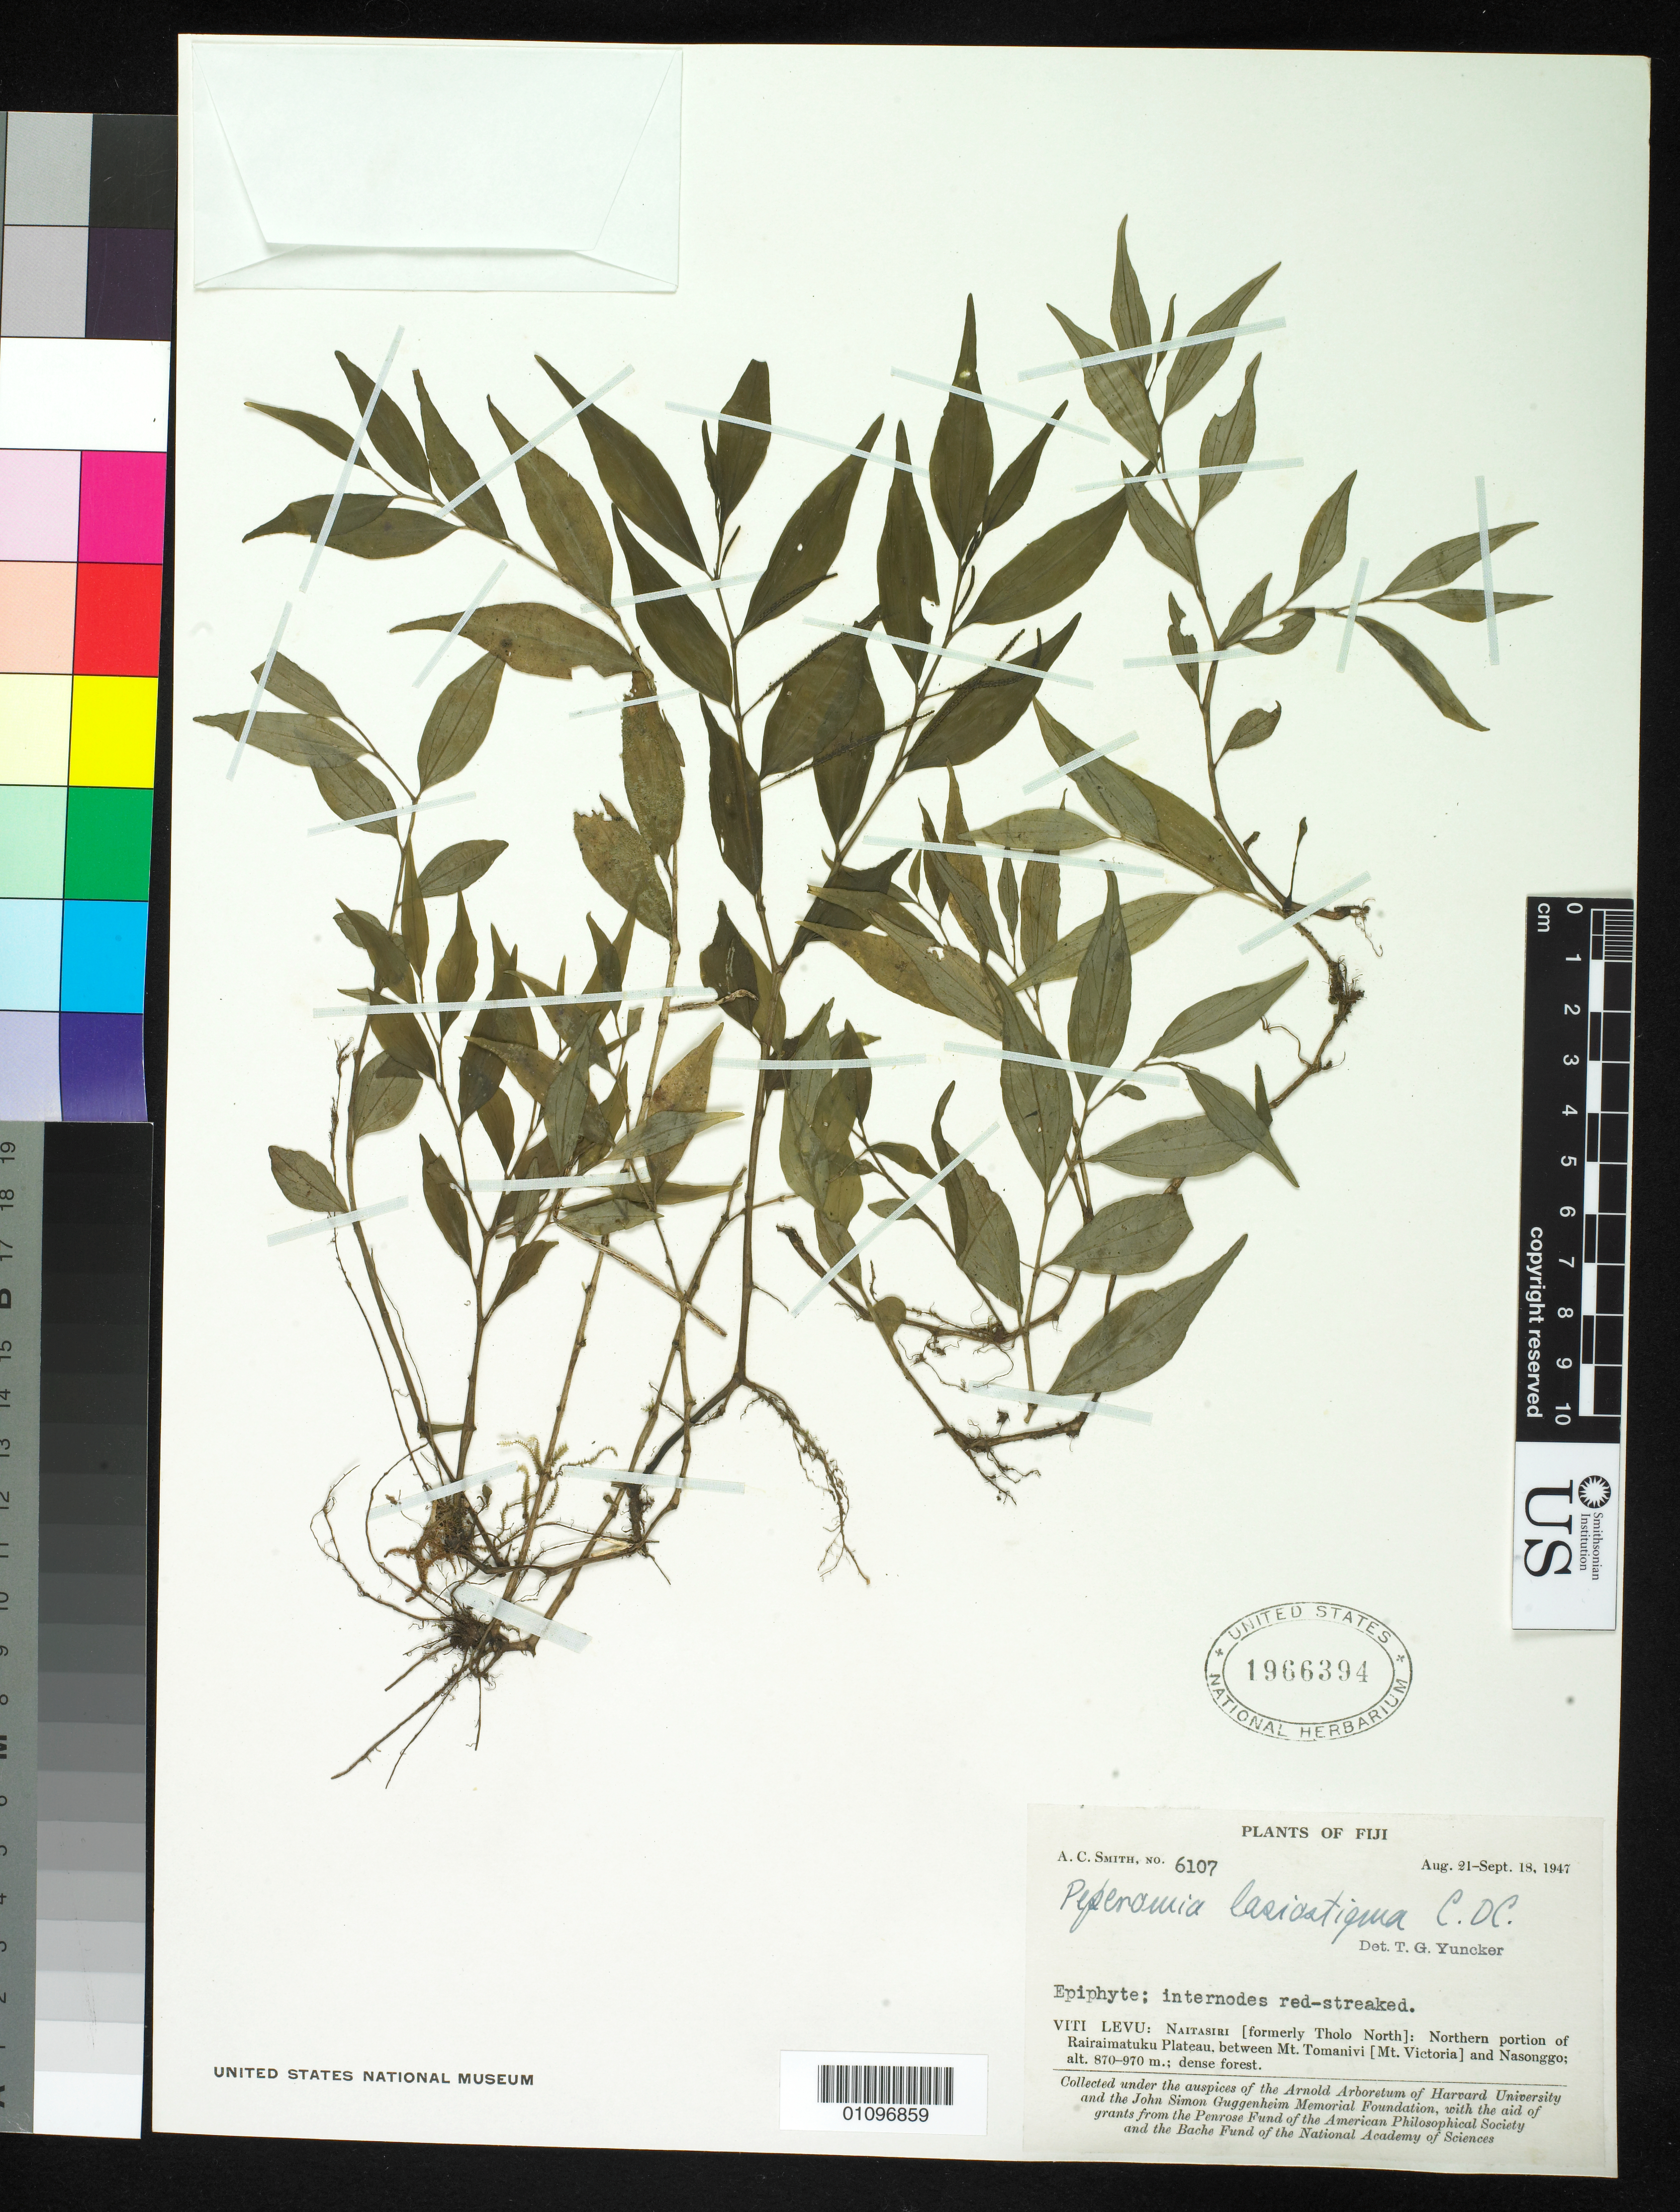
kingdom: Plantae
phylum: Tracheophyta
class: Magnoliopsida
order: Piperales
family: Piperaceae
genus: Peperomia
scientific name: Peperomia lasiostigma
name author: C. DC.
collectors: A. C. Smith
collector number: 6107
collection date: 1947-08-21/1947-09-18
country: Fiji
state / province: Naitasiri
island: Viti Levu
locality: Northern portion of Rairaimatuku Plateau, Between Mt. Tomanivi (Mt. Victoria) and Nasonggo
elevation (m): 870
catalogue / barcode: US 1966394